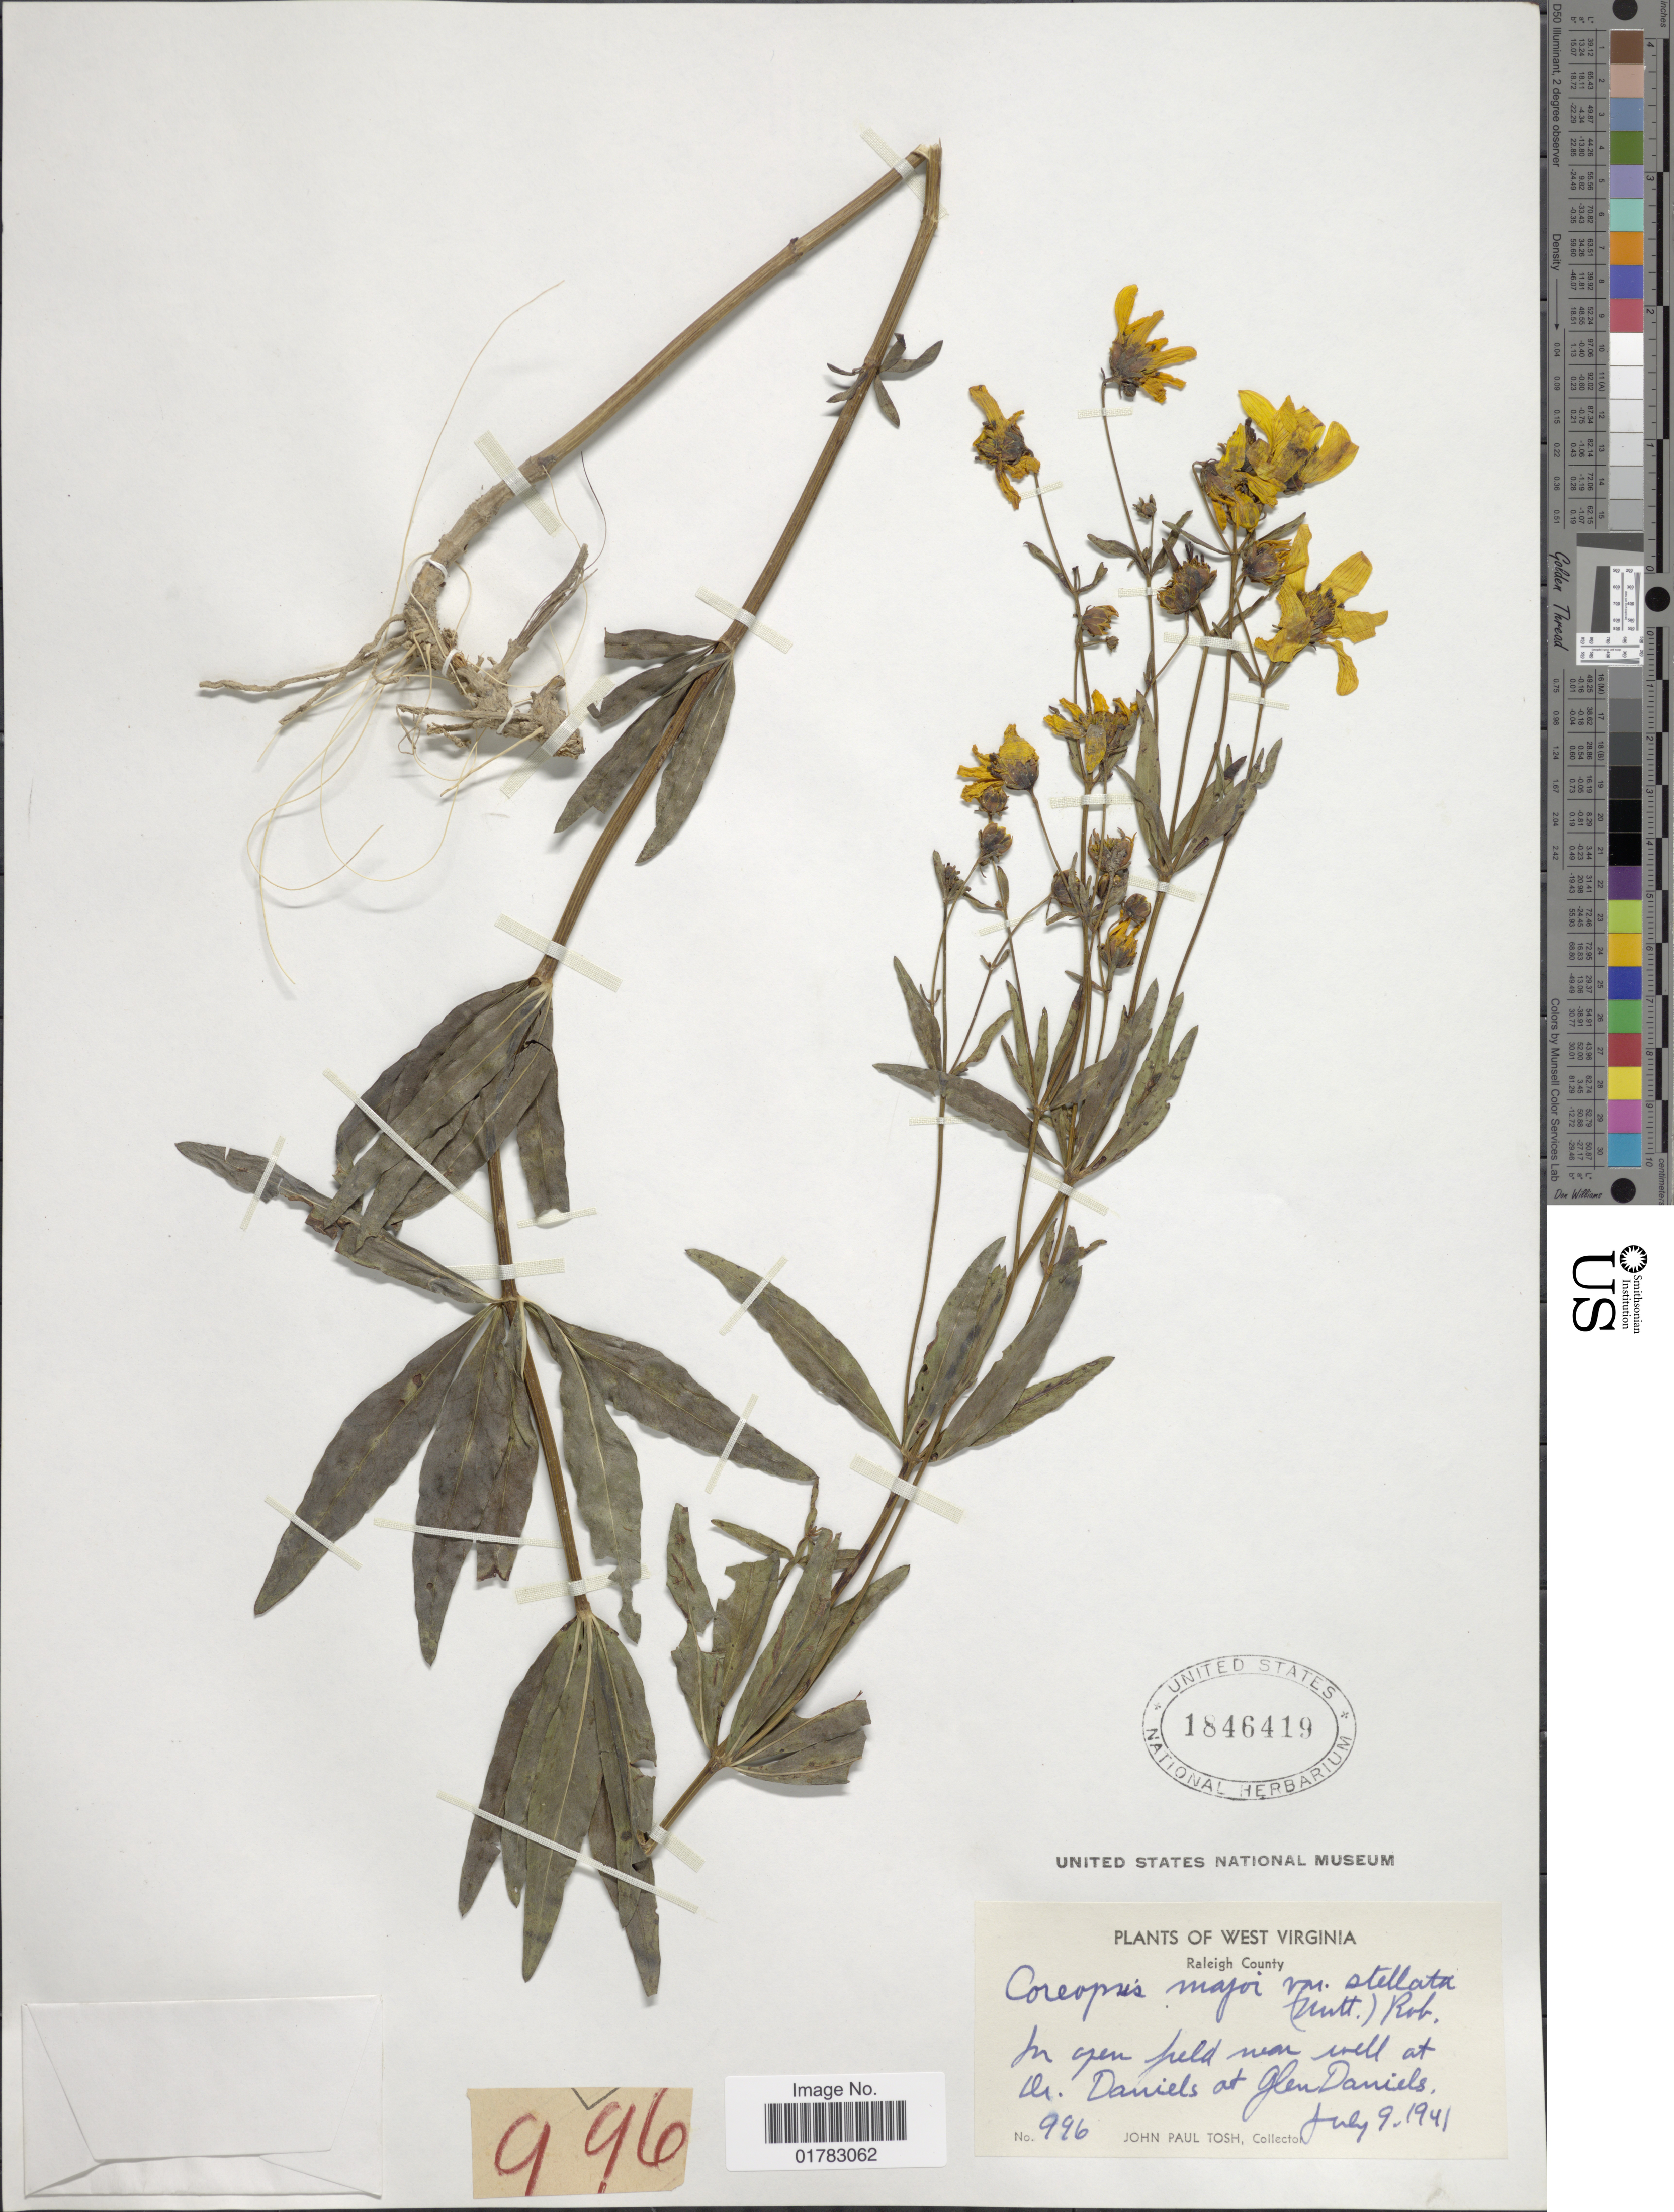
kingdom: Plantae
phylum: Tracheophyta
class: Magnoliopsida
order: Asterales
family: Asteraceae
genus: Coreopsis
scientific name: Coreopsis major var. stellata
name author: (Nutt.) Torr. & A. Gray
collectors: J. Tosh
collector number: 996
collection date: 1941-07-09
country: United States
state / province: West Virginia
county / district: Raleigh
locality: Raleigh County, in open field near wll at Dr, Daniels at Glen Daniels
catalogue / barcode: US 1846419